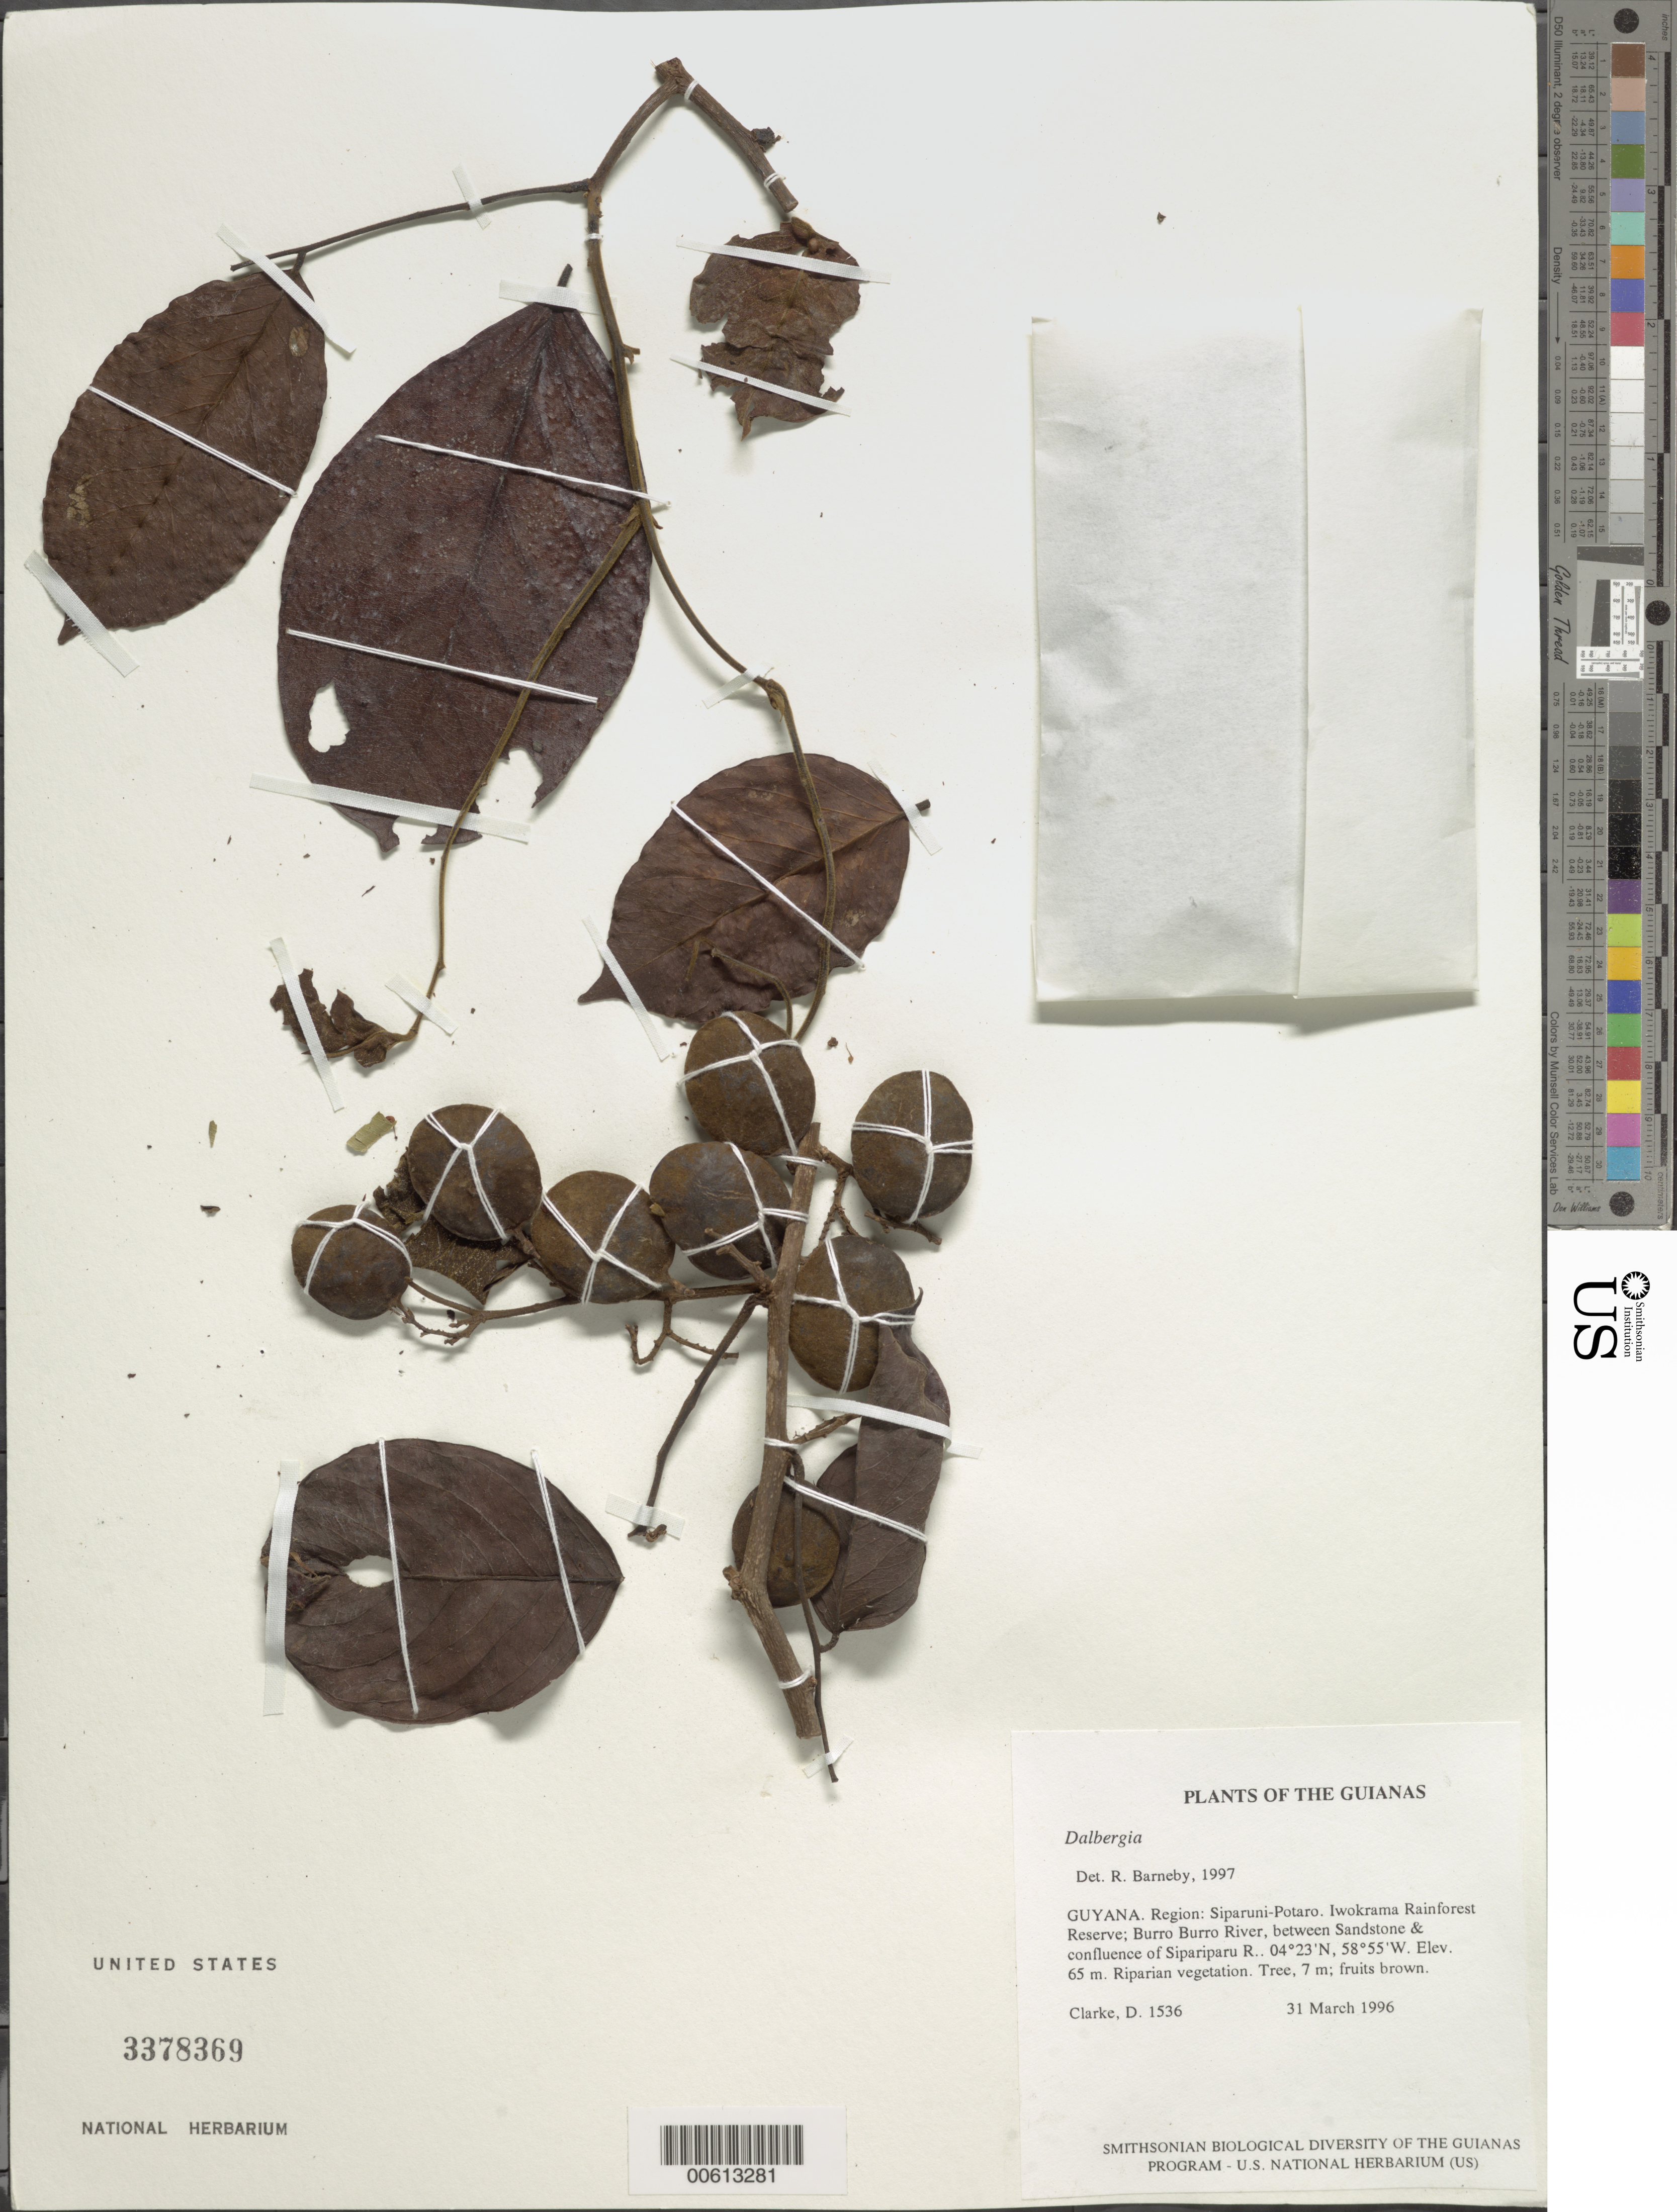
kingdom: Plantae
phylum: Tracheophyta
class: Magnoliopsida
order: Fabales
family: Fabaceae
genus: Dalbergia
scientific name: Dalbergia sp.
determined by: Barneby, Rupert C., (NY)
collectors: H. D. Clarke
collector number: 1536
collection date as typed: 31 March 1996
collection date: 1996-03-31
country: Guyana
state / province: Potaro-Siparuni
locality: Iwokrama Rainforest Reserve; Burro Burro River, between Sandstone & confluence of Sipariparu R.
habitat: Riparian vegetation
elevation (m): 65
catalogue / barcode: US 3378369